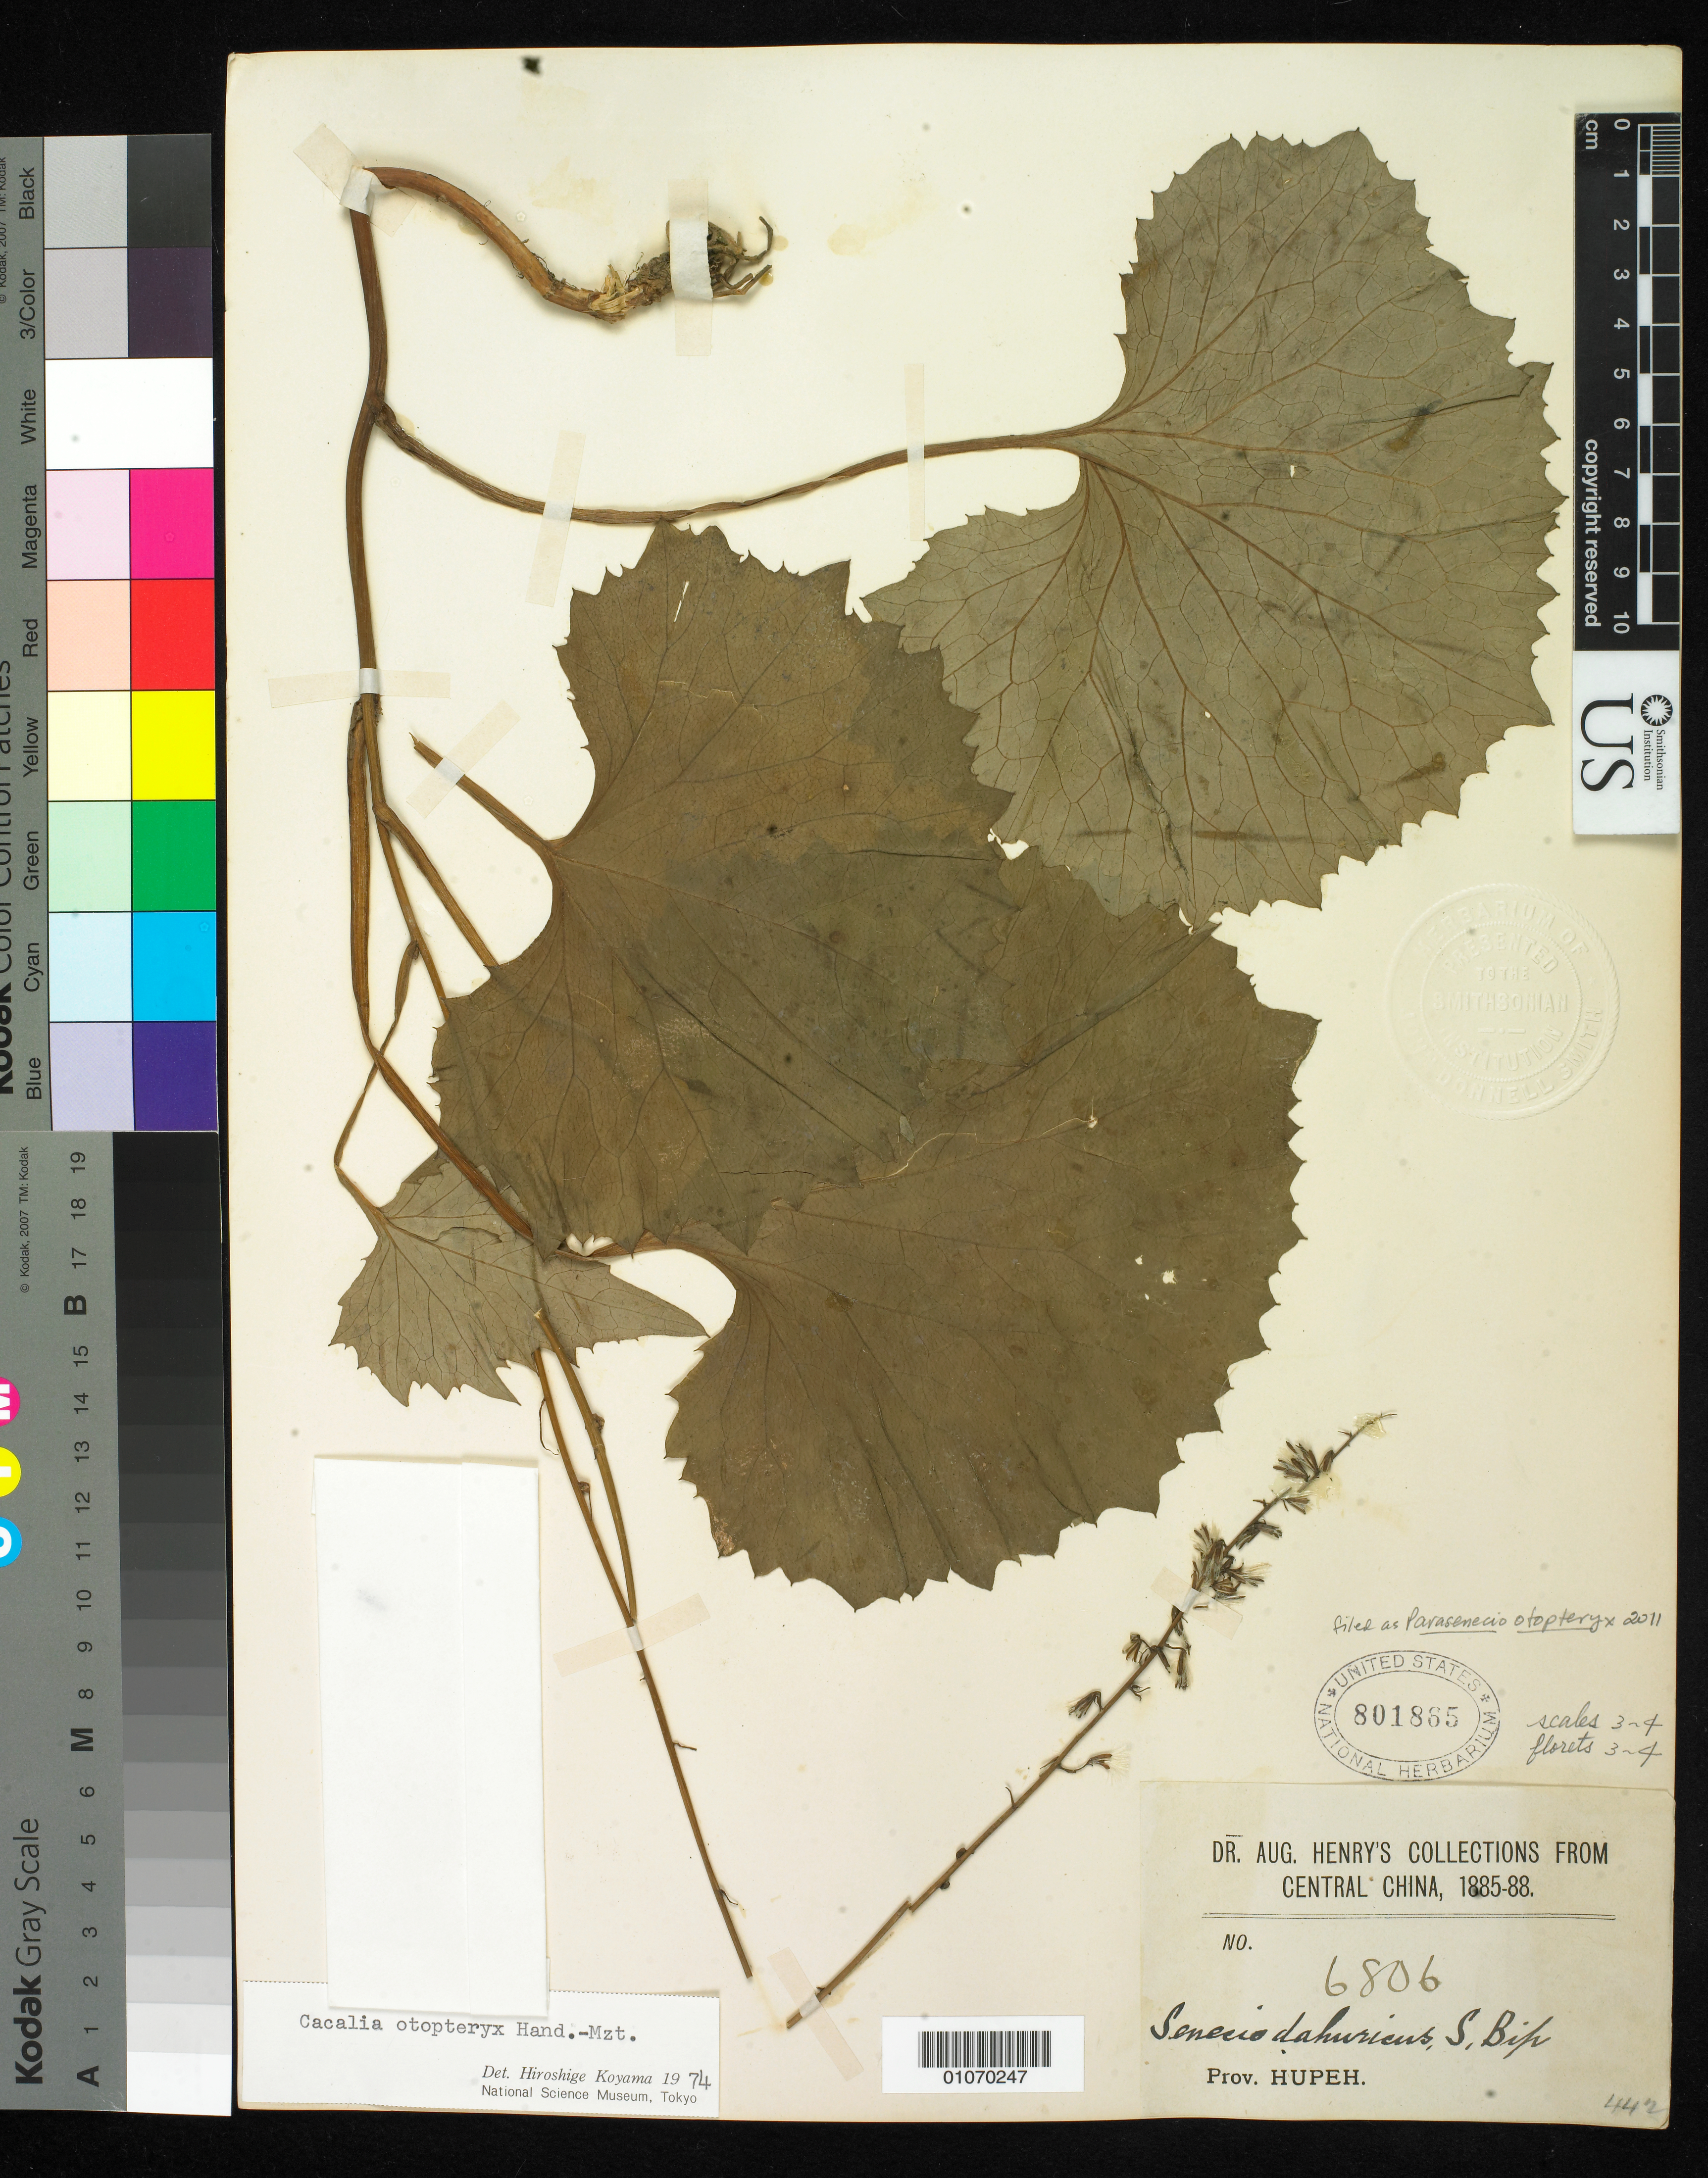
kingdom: Plantae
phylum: Tracheophyta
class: Magnoliopsida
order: Asterales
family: Asteraceae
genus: Parasenecio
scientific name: Parasenecio otopteryx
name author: (Hand.-Mazz.) Y.L. Chen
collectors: A. Henry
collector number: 6806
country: China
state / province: Hubei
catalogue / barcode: US 801865